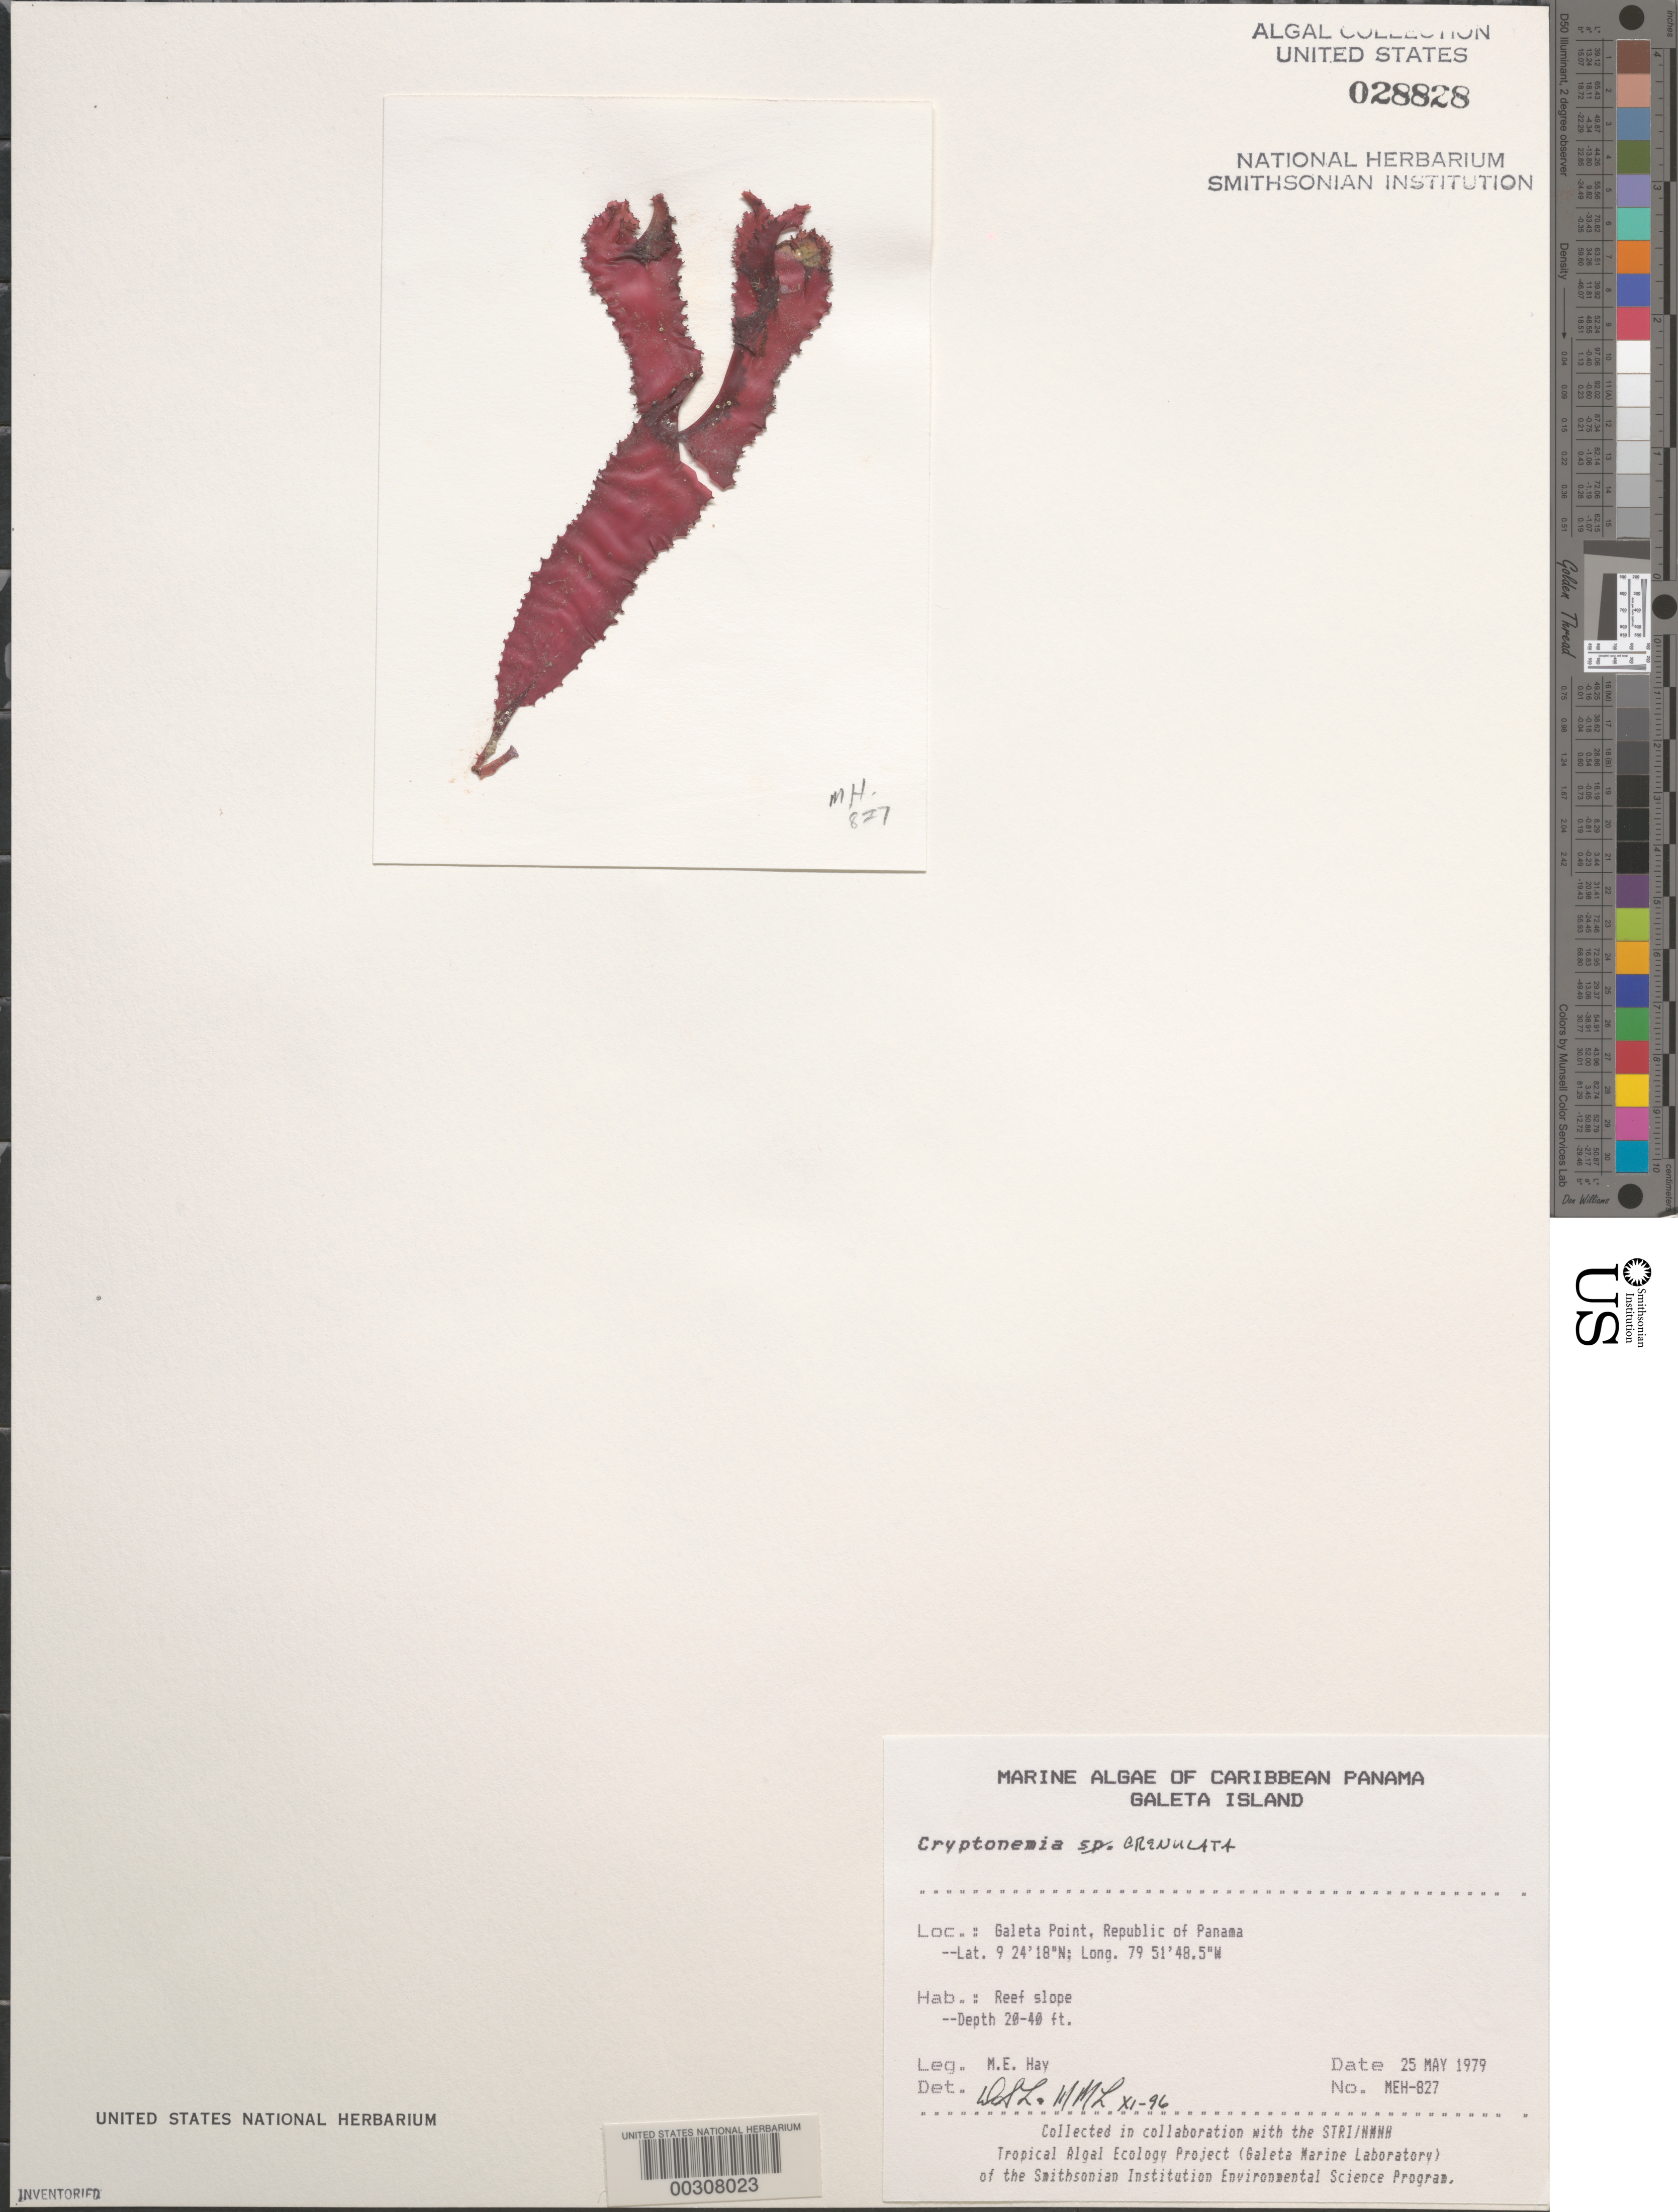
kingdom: Plantae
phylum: Rhodophyta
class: Florideophyceae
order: Halymeniales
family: Halymeniaceae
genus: Cryptonemia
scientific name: Cryptonemia crenulata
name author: (J. Agardh) J. Agardh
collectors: M. E. Hay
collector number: MEH-827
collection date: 1979-05-25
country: Panama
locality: Caribbean Panama. Galeta Island. Galeta Point, Republic of Panama.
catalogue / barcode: US 28828